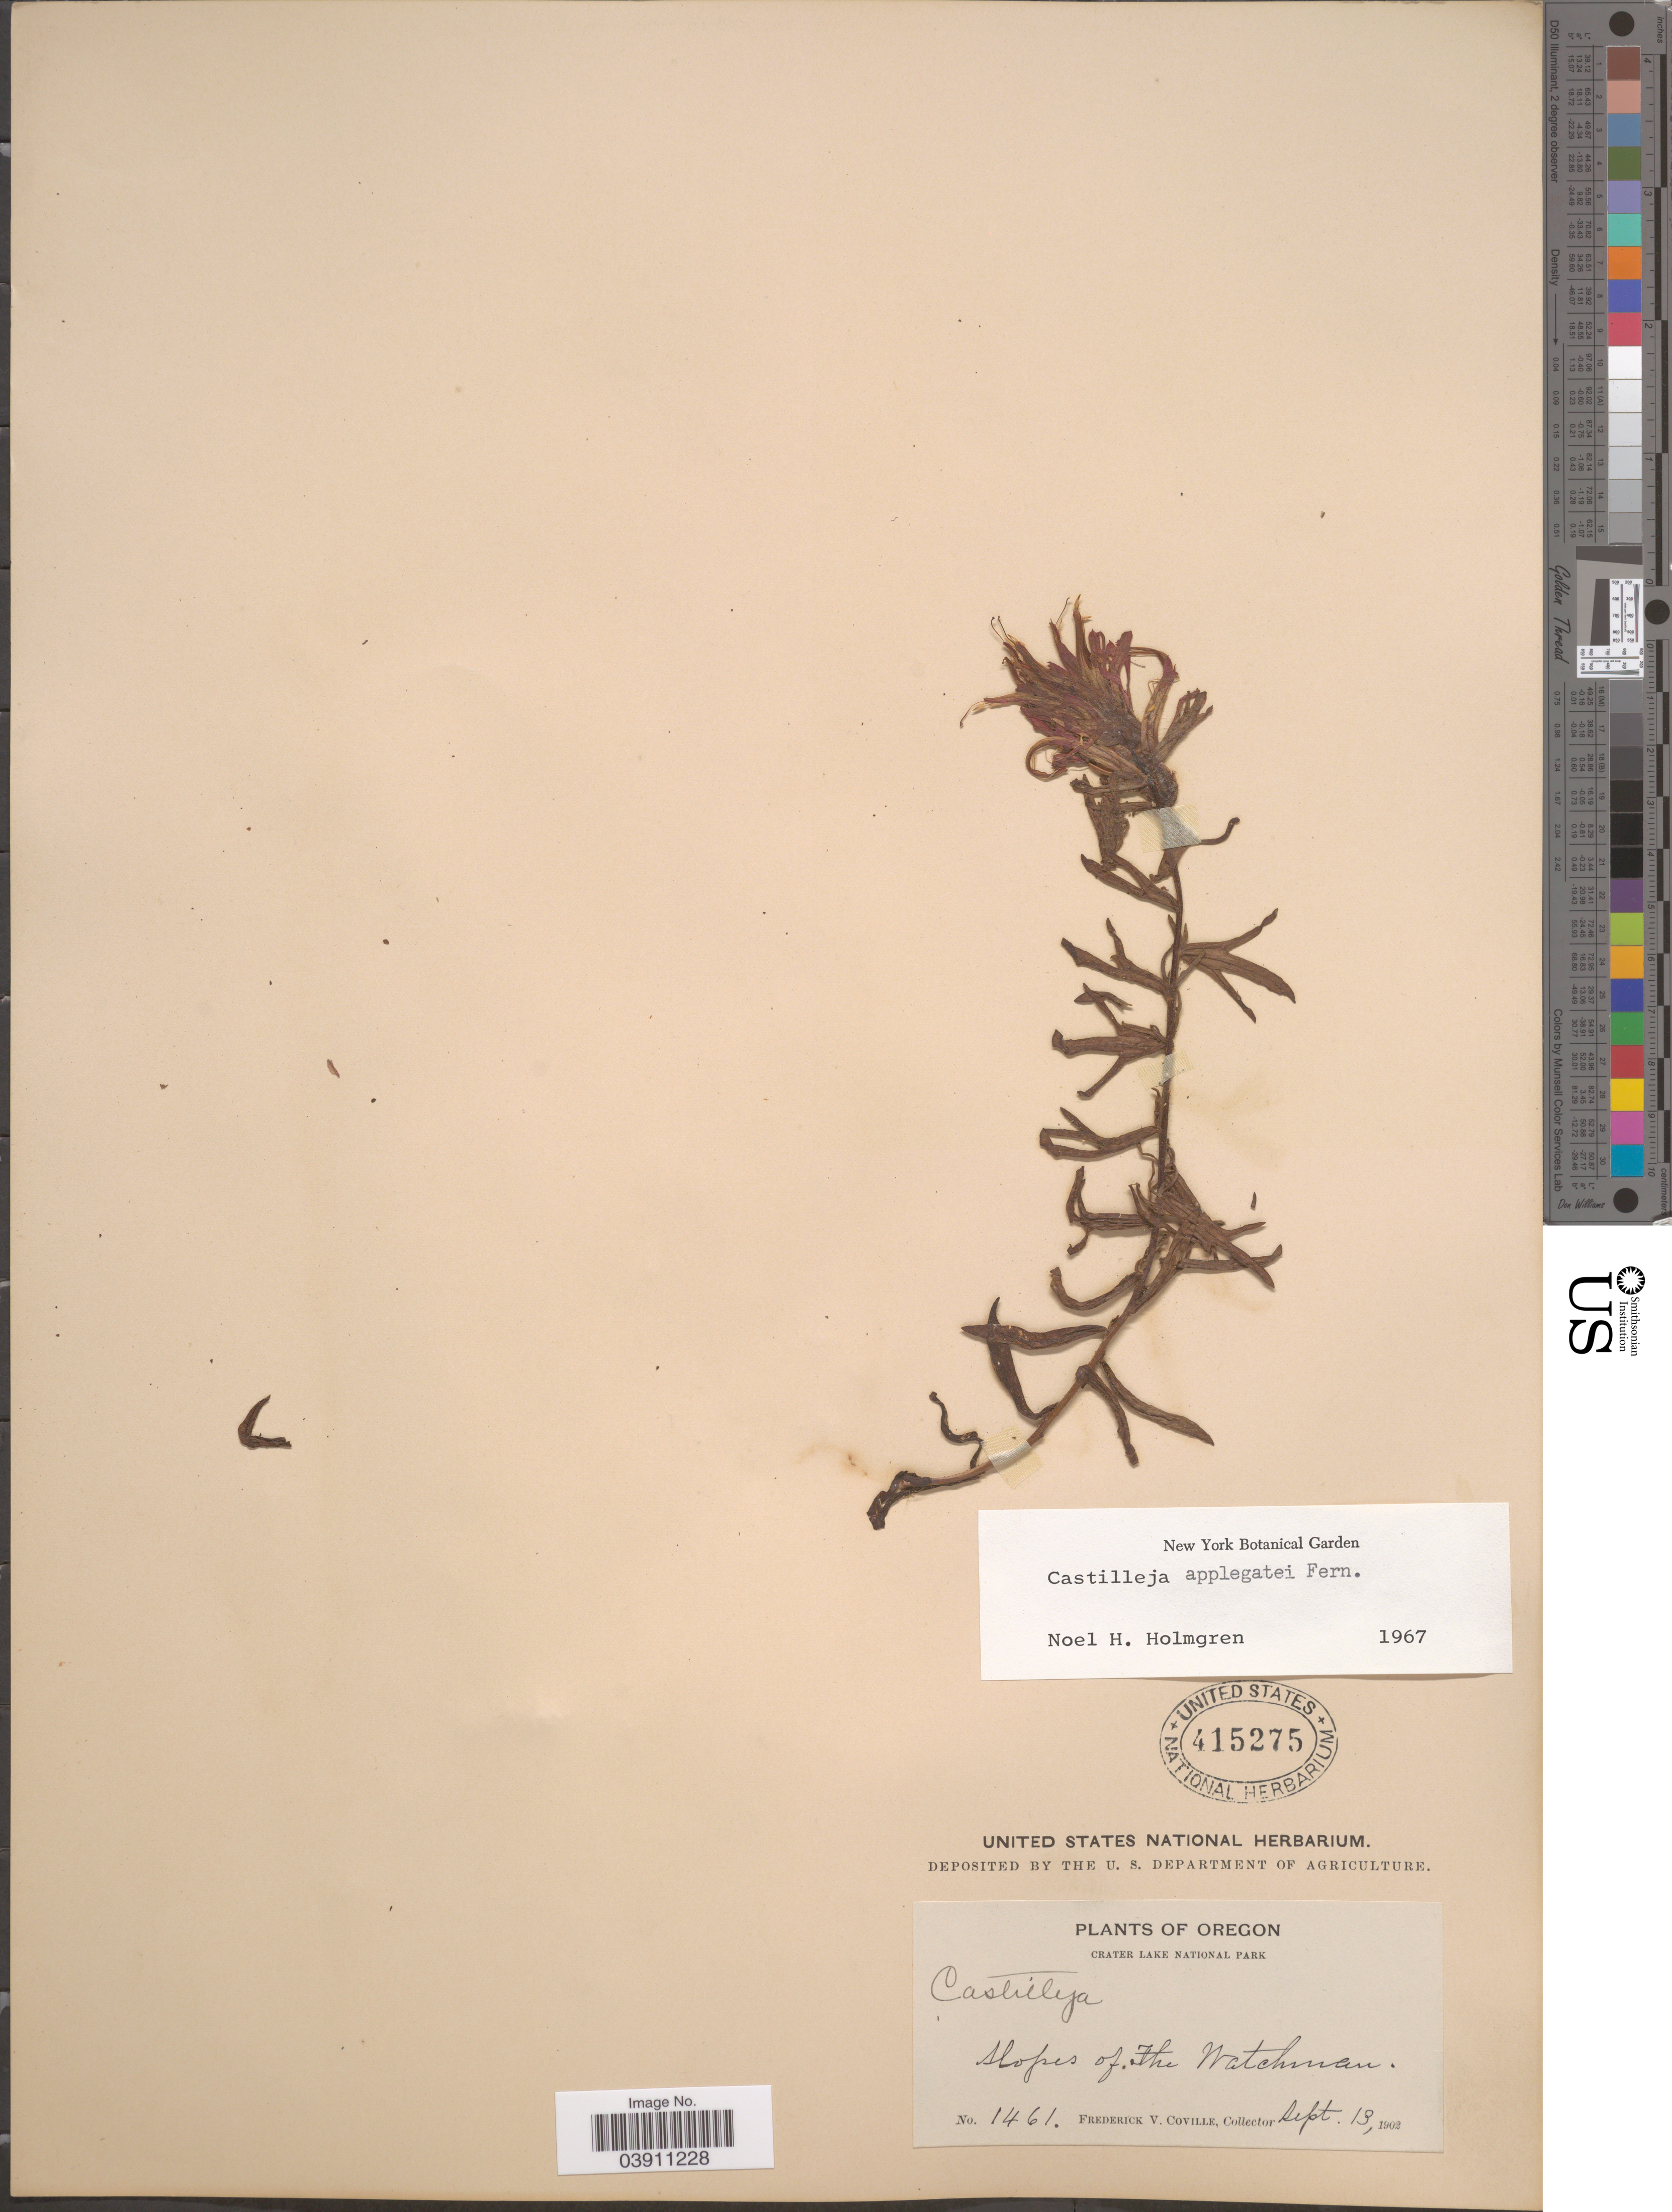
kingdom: Plantae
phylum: Tracheophyta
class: Magnoliopsida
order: Lamiales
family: Orobanchaceae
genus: Castilleja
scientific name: Castilleja applegatei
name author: Fernald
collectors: F. V. Coville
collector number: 1461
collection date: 1902-09-13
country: United States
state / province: Oregon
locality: Crater Lake National Park. Slopes of the Watchman.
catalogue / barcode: US 415275